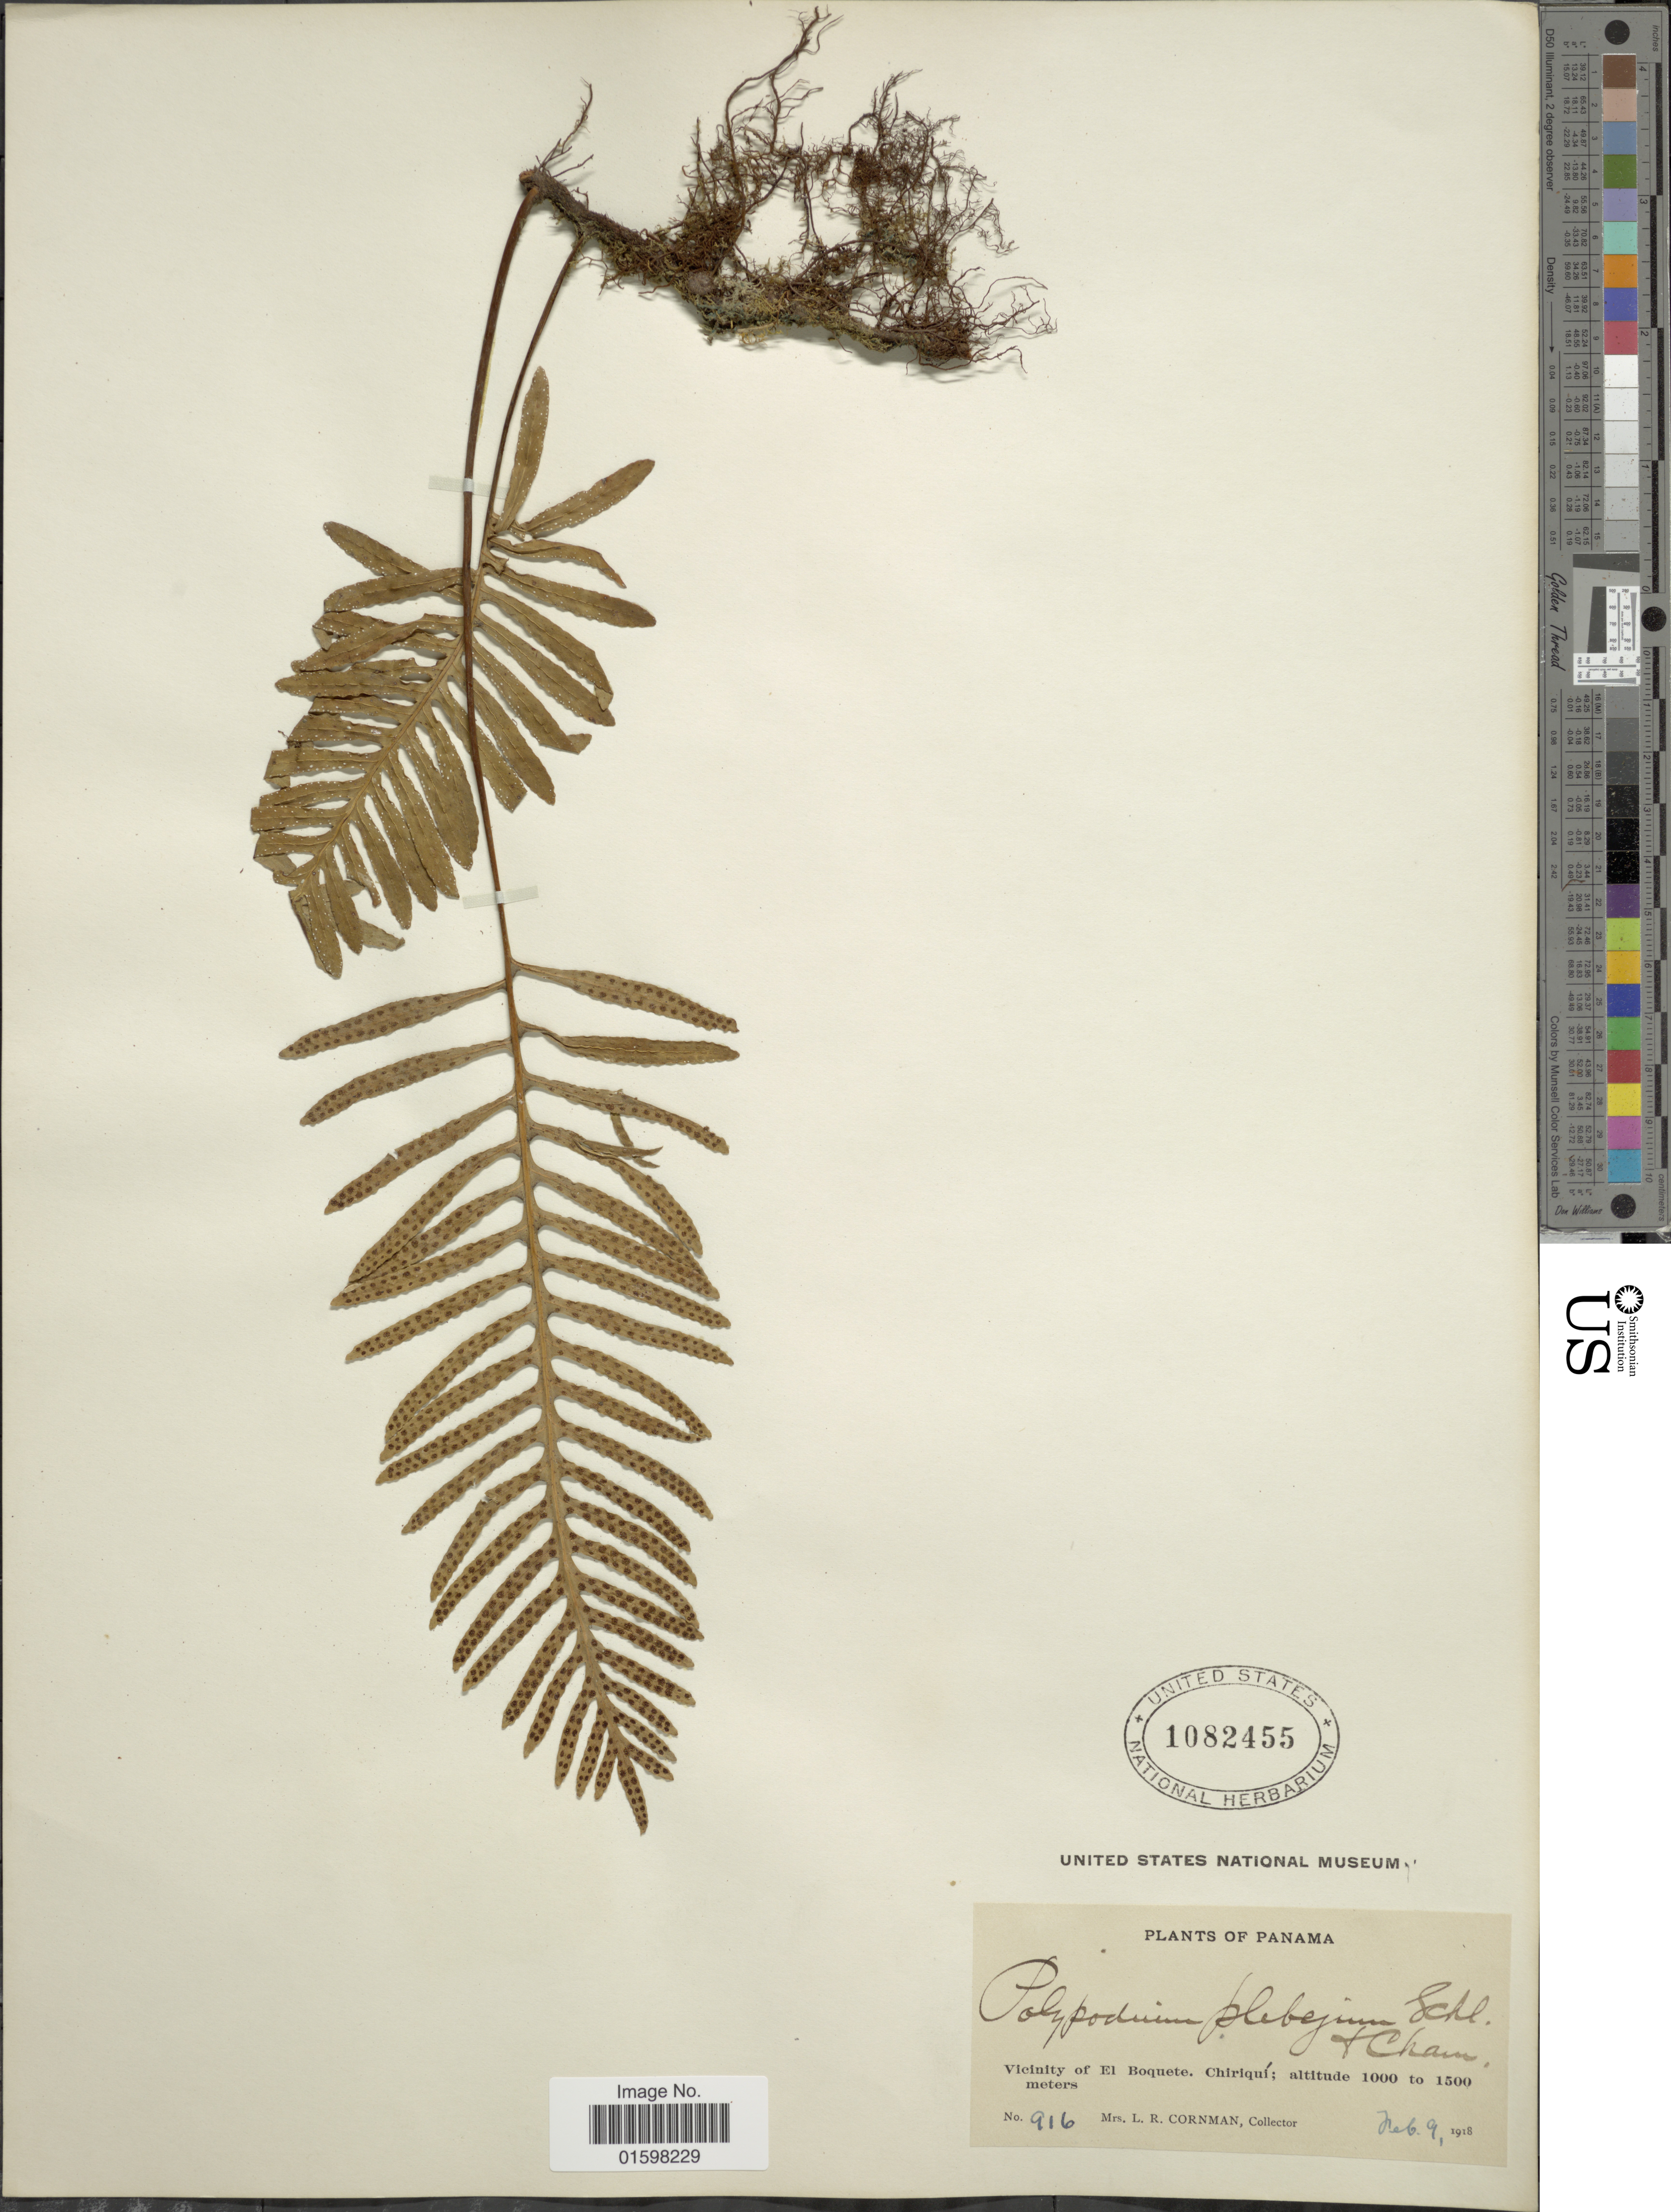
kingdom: Plantae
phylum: Tracheophyta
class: Polypodiopsida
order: Polypodiales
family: Polypodiaceae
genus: Pleopeltis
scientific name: Pleopeltis plebeia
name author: (Schltdl. ex Cham.) A.R. Sm. & Tejero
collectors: L. Cornman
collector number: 916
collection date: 1918-02-09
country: Panama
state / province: Chiriqui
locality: Vicinity of El Boquete, Chiriqui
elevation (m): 1000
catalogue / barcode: US 1082455